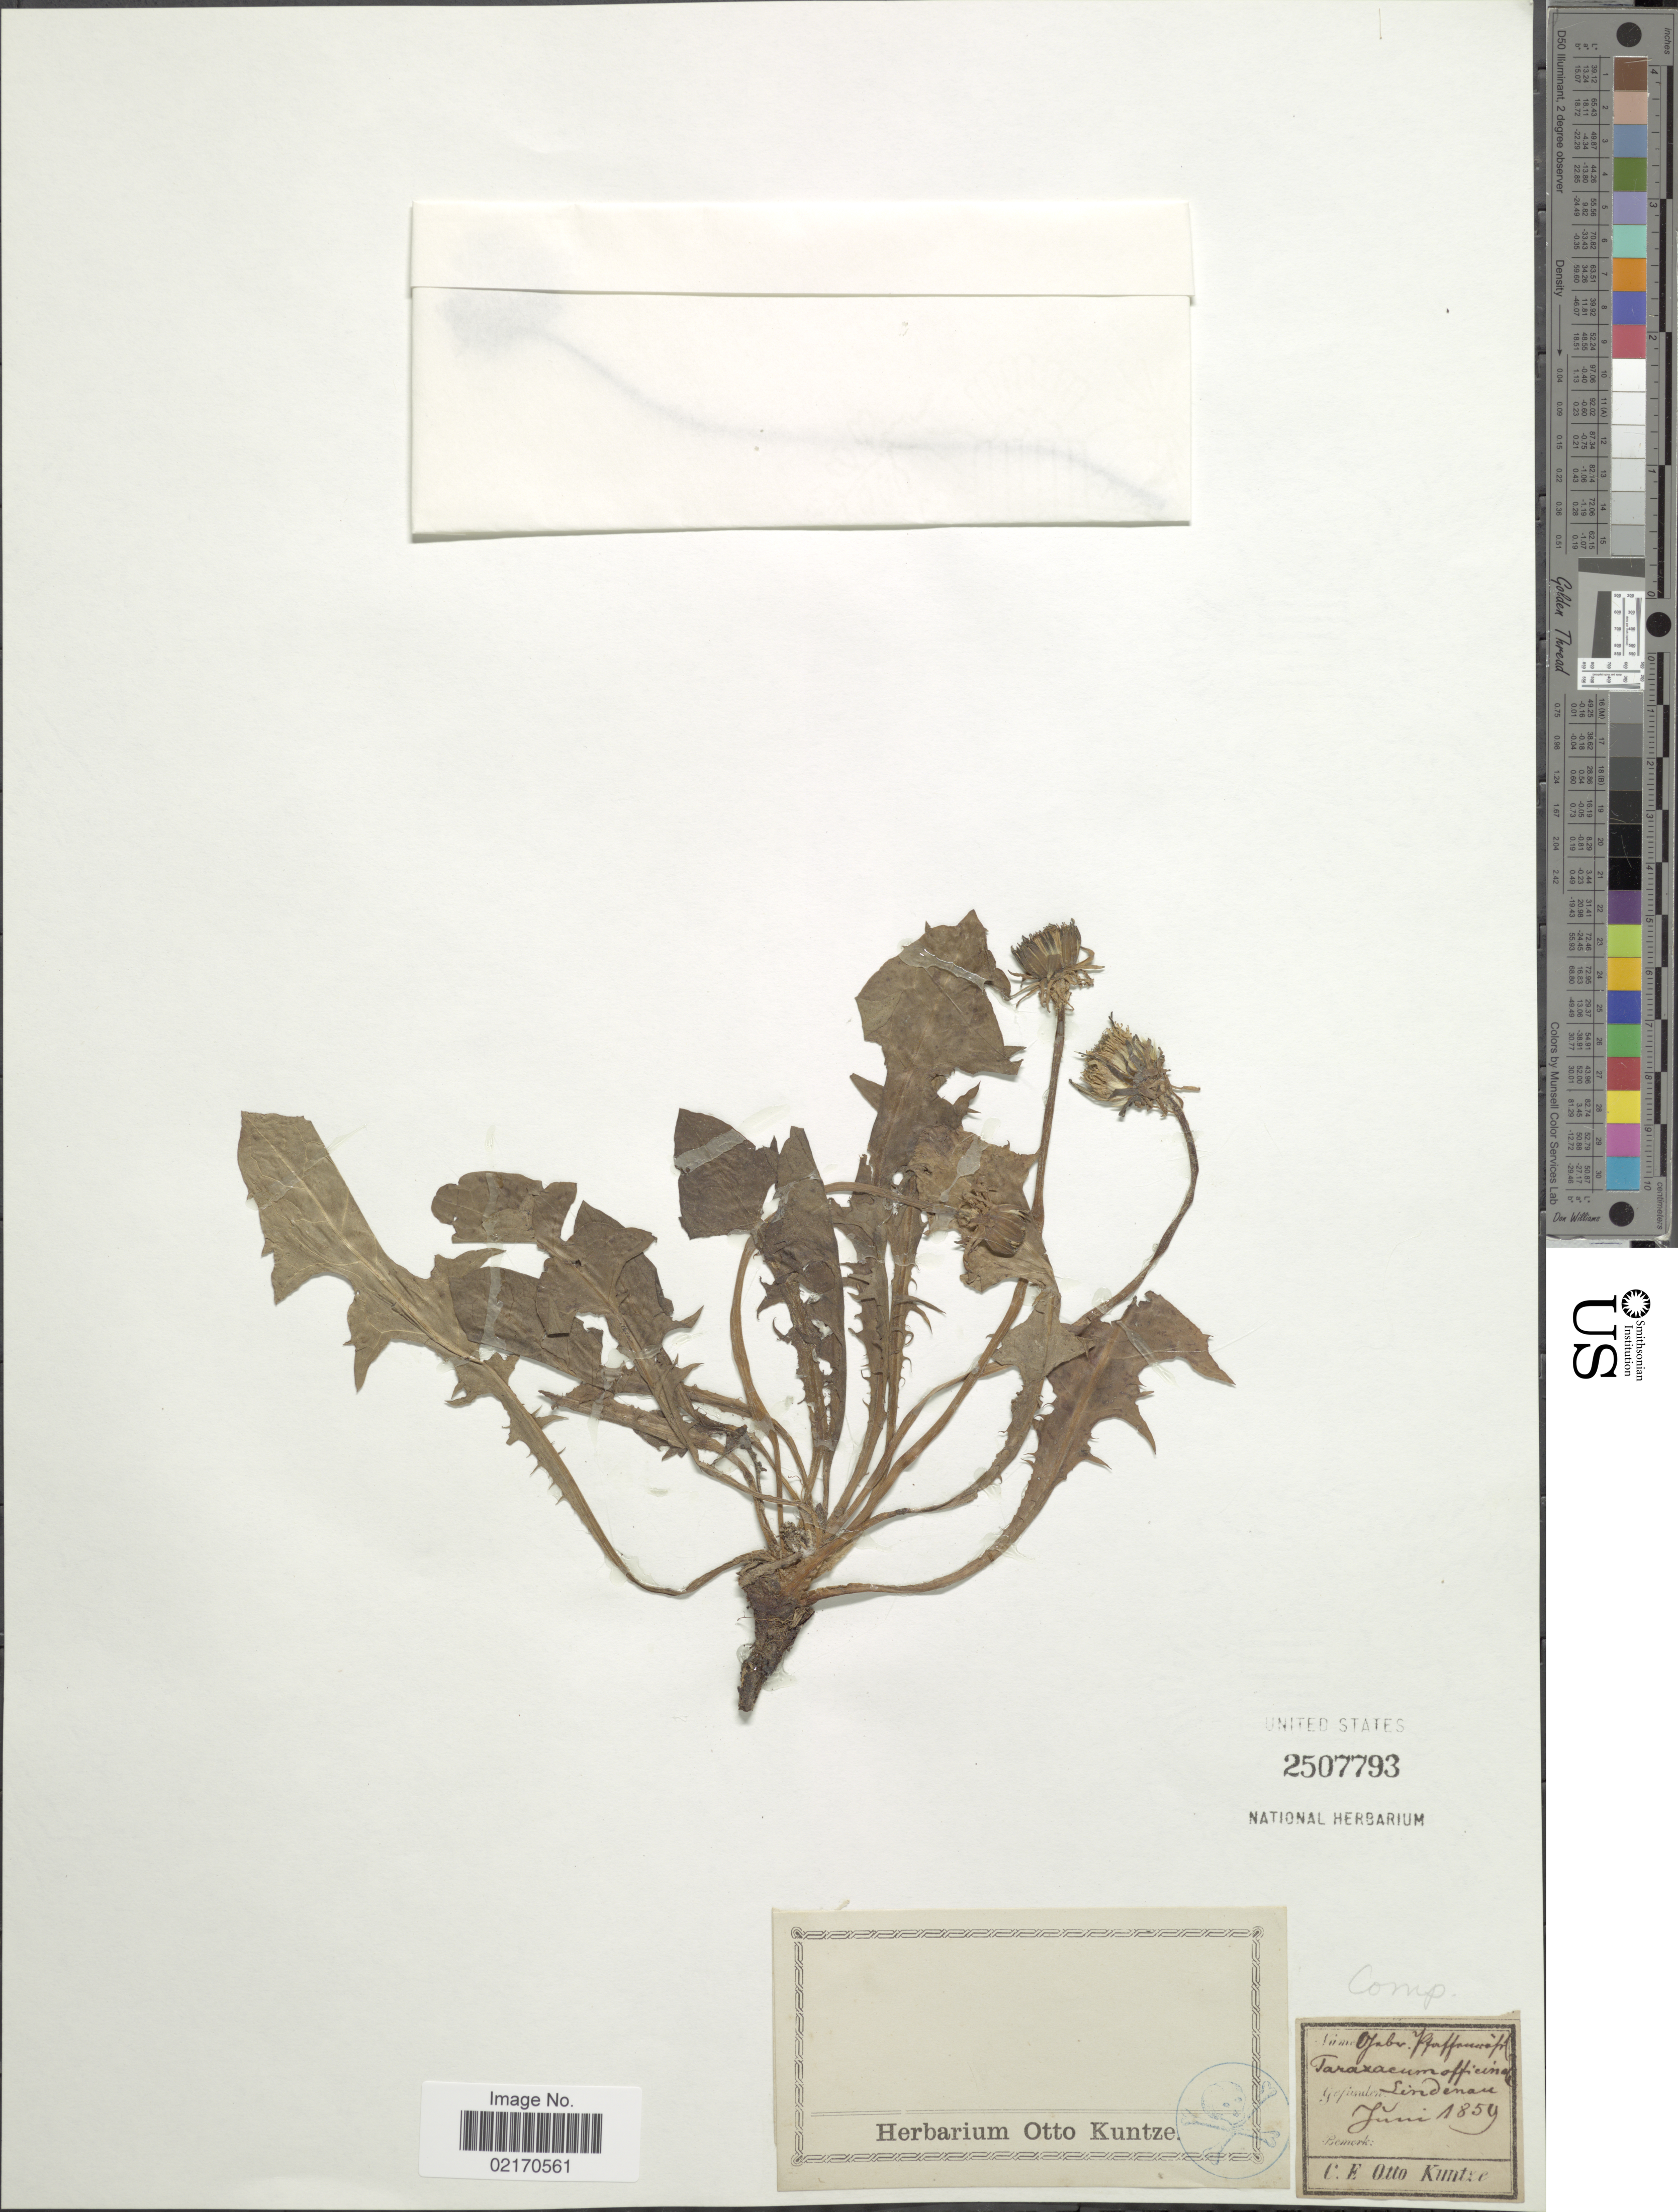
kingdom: Plantae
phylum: Tracheophyta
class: Magnoliopsida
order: Asterales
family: Asteraceae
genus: Taraxacum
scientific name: Taraxacum officinale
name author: G.H. Weber ex F.H. Wigg.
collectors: C.E.O. Kuntze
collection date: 1859-06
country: Germany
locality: Lindenau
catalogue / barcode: US 2507793